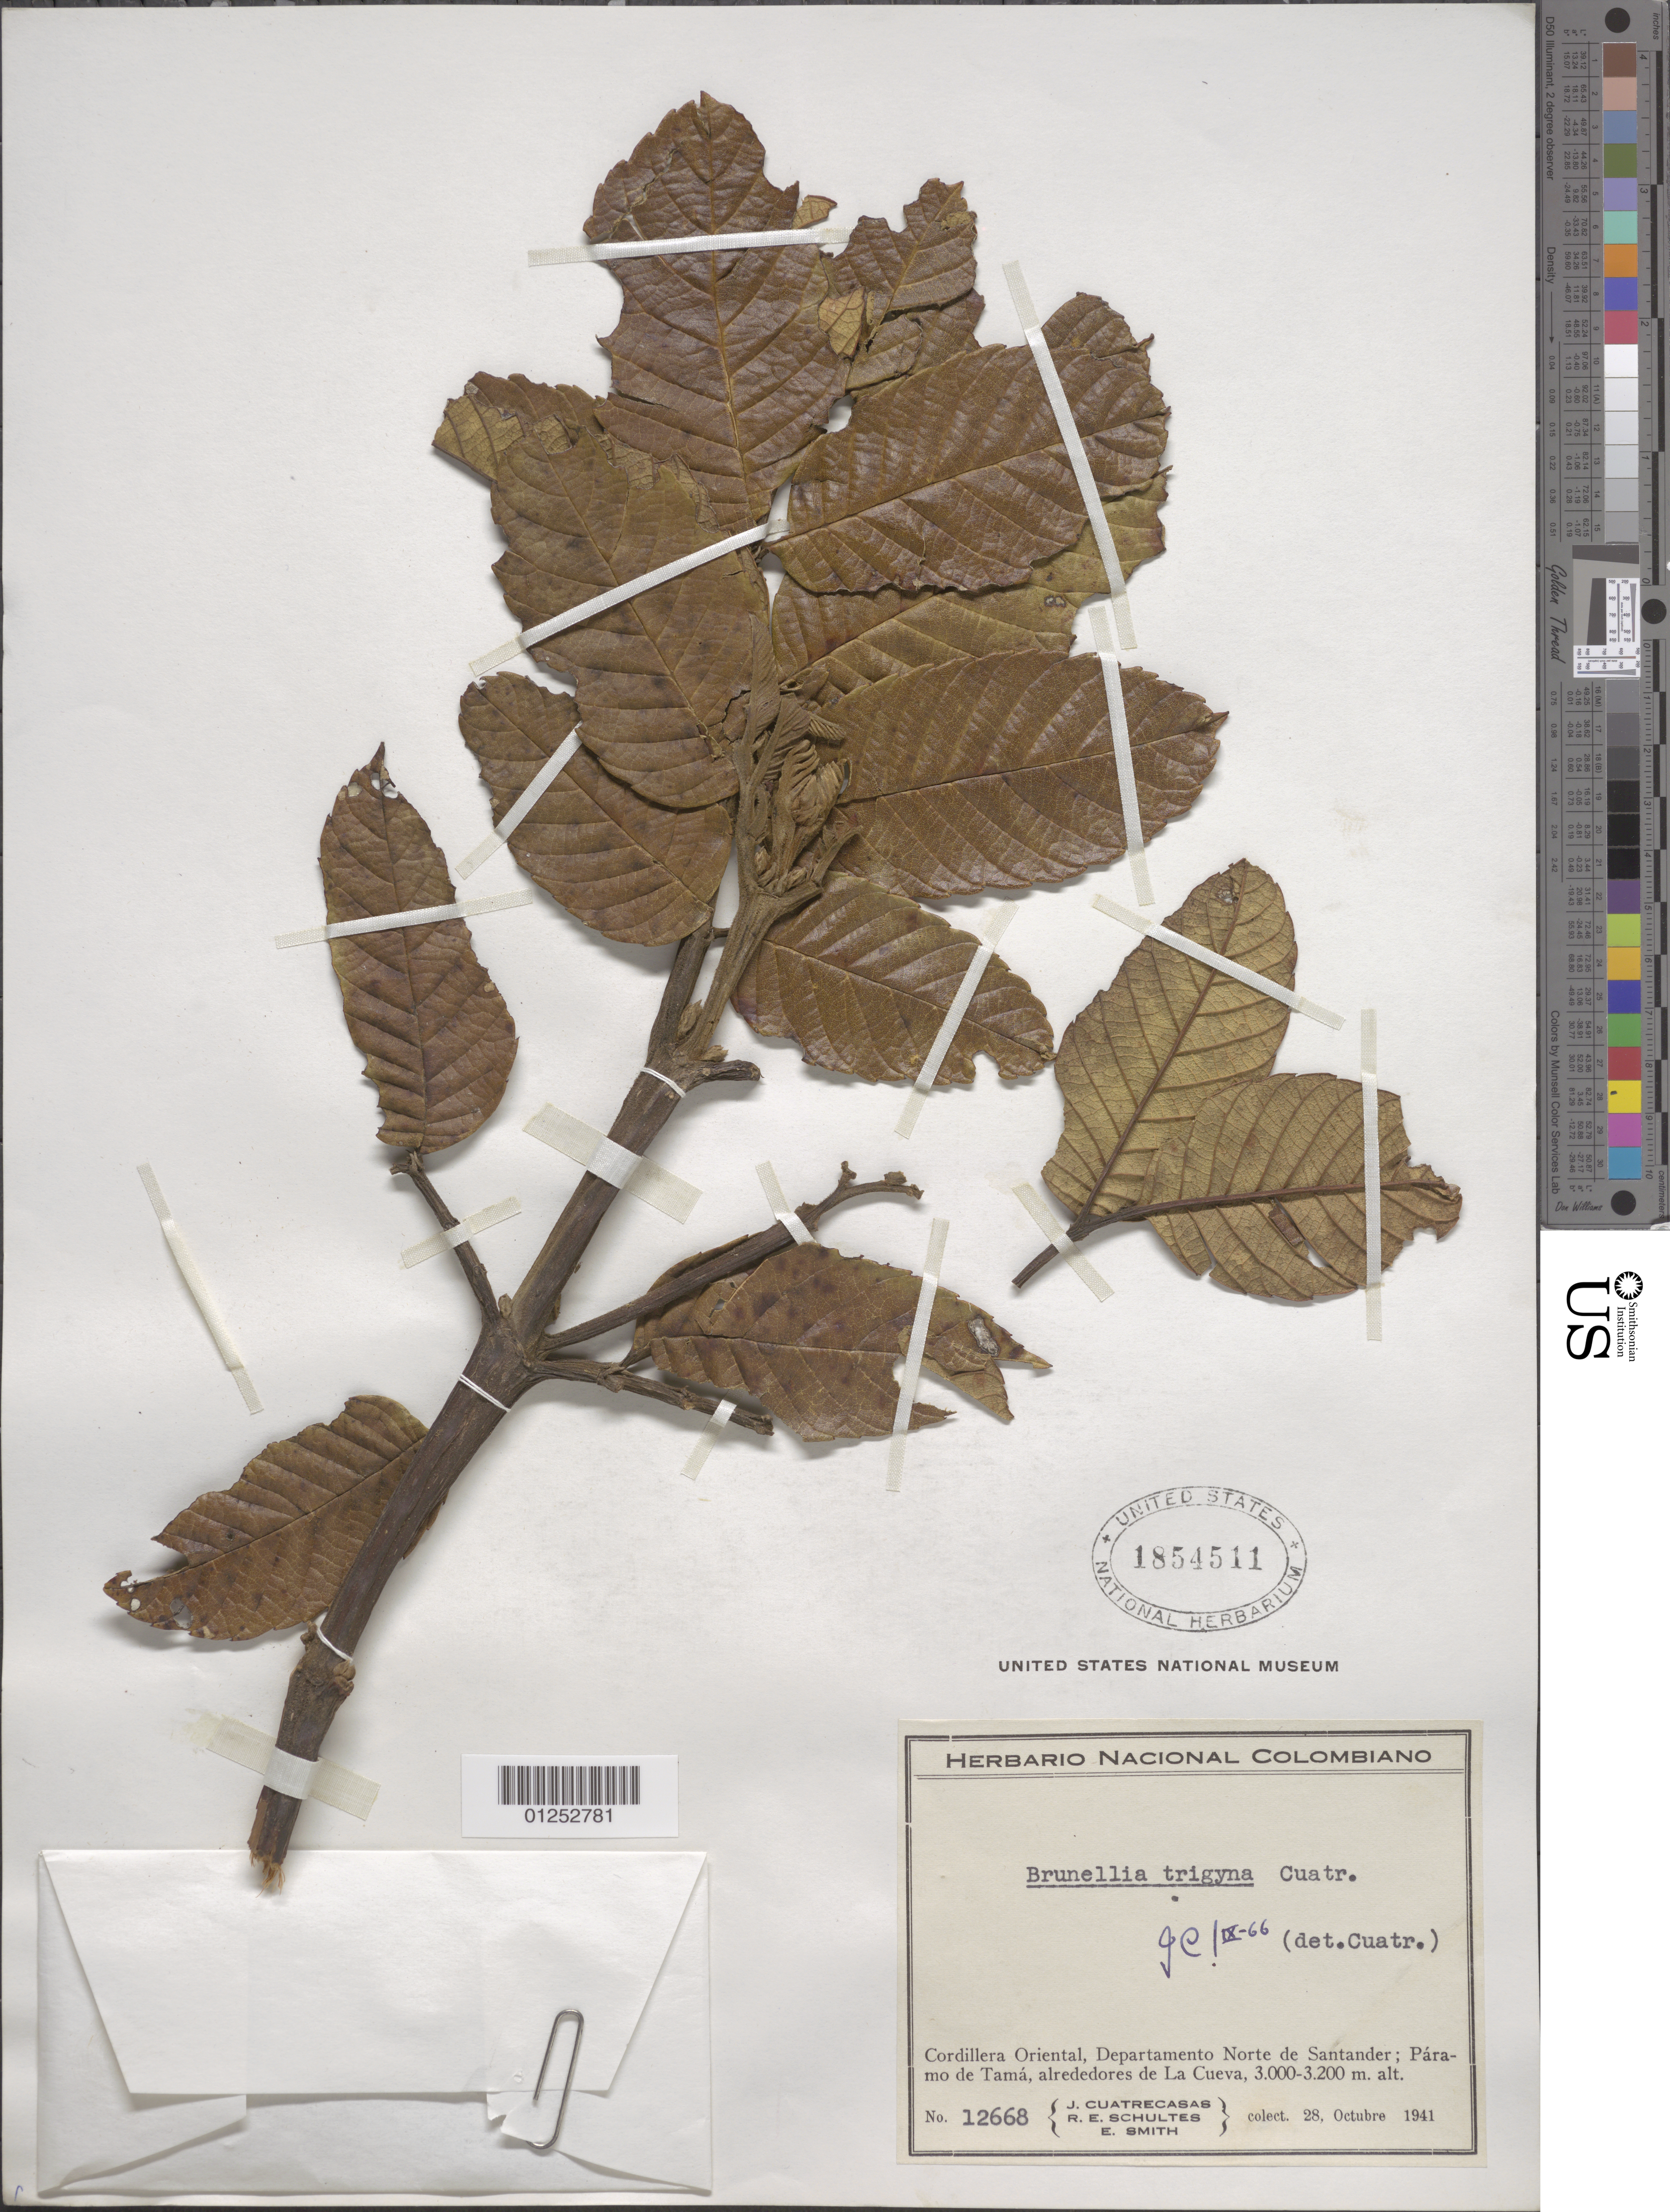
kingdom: Plantae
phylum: Tracheophyta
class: Magnoliopsida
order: Oxalidales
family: Brunelliaceae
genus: Brunellia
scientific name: Brunellia trigyna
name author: Cuatrec.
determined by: Cuatrecasas, J.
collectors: J. Cuatrecasas, R. E. Schultes & C. E. Smith Jr.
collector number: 12668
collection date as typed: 28 Oct 1941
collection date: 1941-10-28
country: Colombia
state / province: Norte de Santander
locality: Cordillera Oriental, Páramo de Tama, alrededores de La Cueva.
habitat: Paramo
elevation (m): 3000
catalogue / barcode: US 1854511